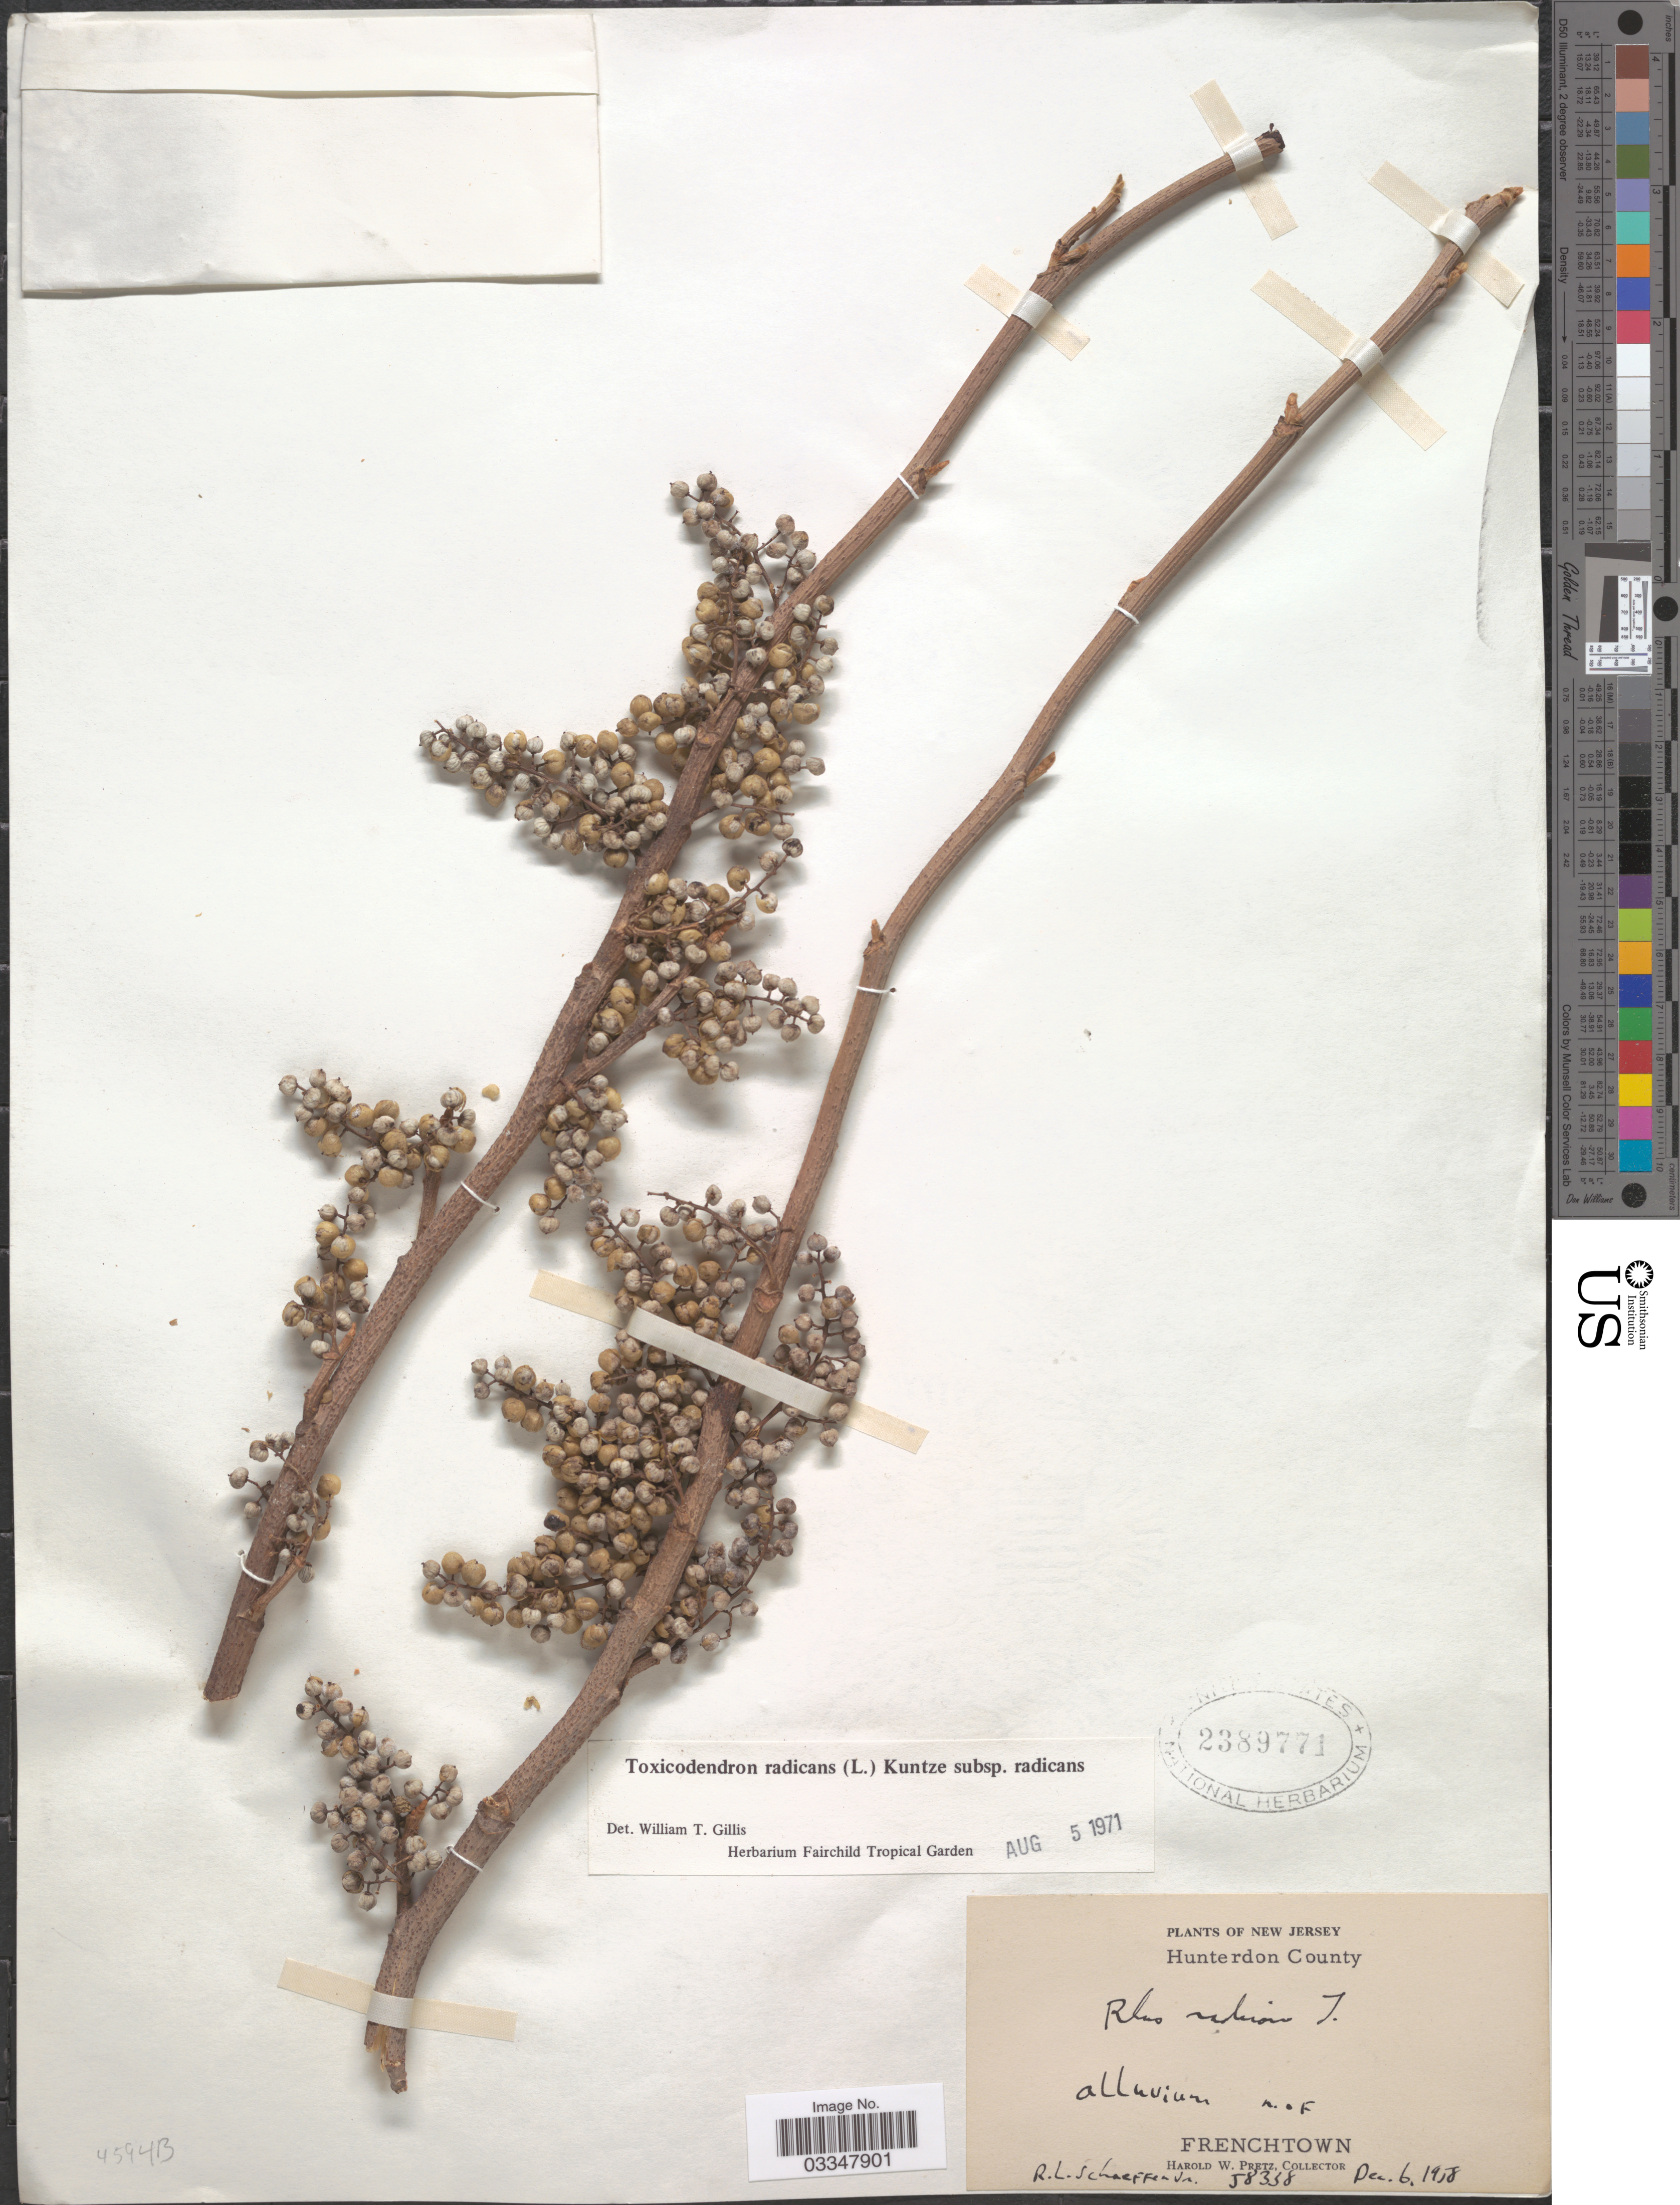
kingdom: Plantae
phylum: Tracheophyta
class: Magnoliopsida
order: Sapindales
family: Anacardiaceae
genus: Toxicodendron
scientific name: Toxicodendron radicans subsp. radicans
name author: (L.) Kuntze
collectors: H. W. Pretz & R. L. Schaeffer Jr.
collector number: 58338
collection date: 1958-12-06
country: United States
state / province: New Jersey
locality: Hunterdon County. N. of Frenchtown.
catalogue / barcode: US 2389771